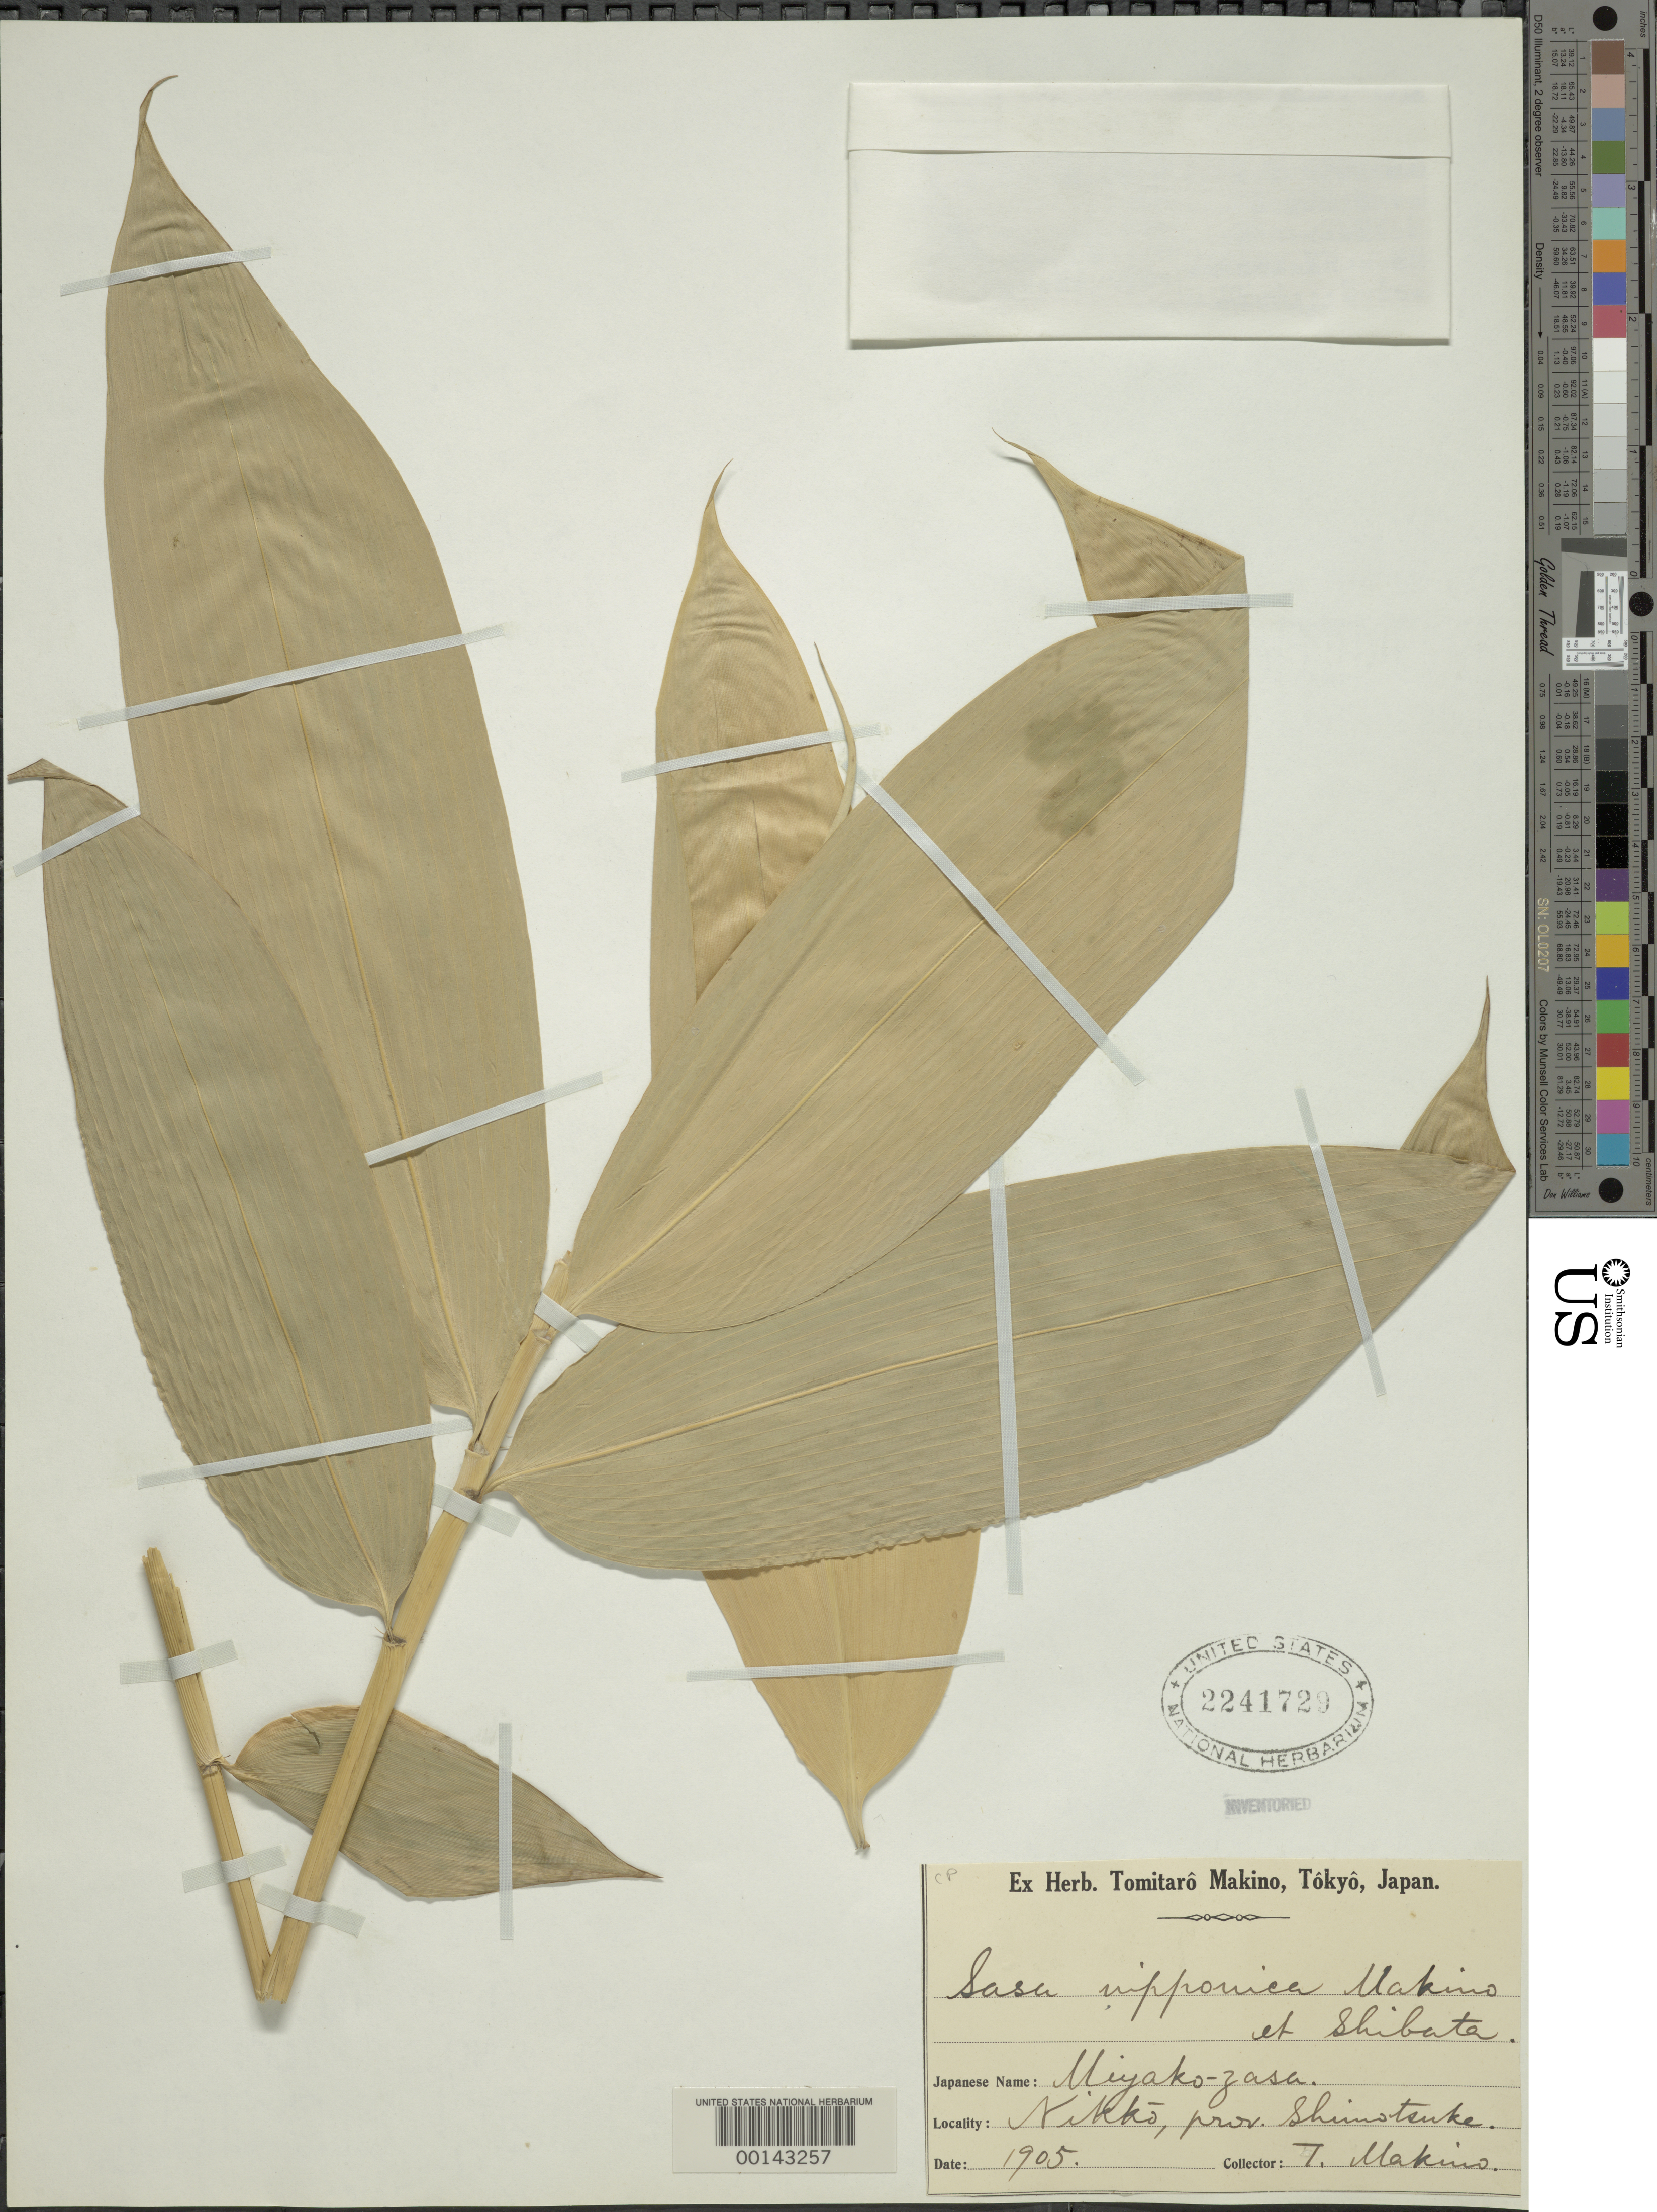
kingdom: Plantae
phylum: Tracheophyta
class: Liliopsida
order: Poales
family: Poaceae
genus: Sasa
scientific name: Sasa nipponica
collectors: T. Makino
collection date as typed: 1905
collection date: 1905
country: Japan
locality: Shimotsuke, nikko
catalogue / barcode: US 2241729